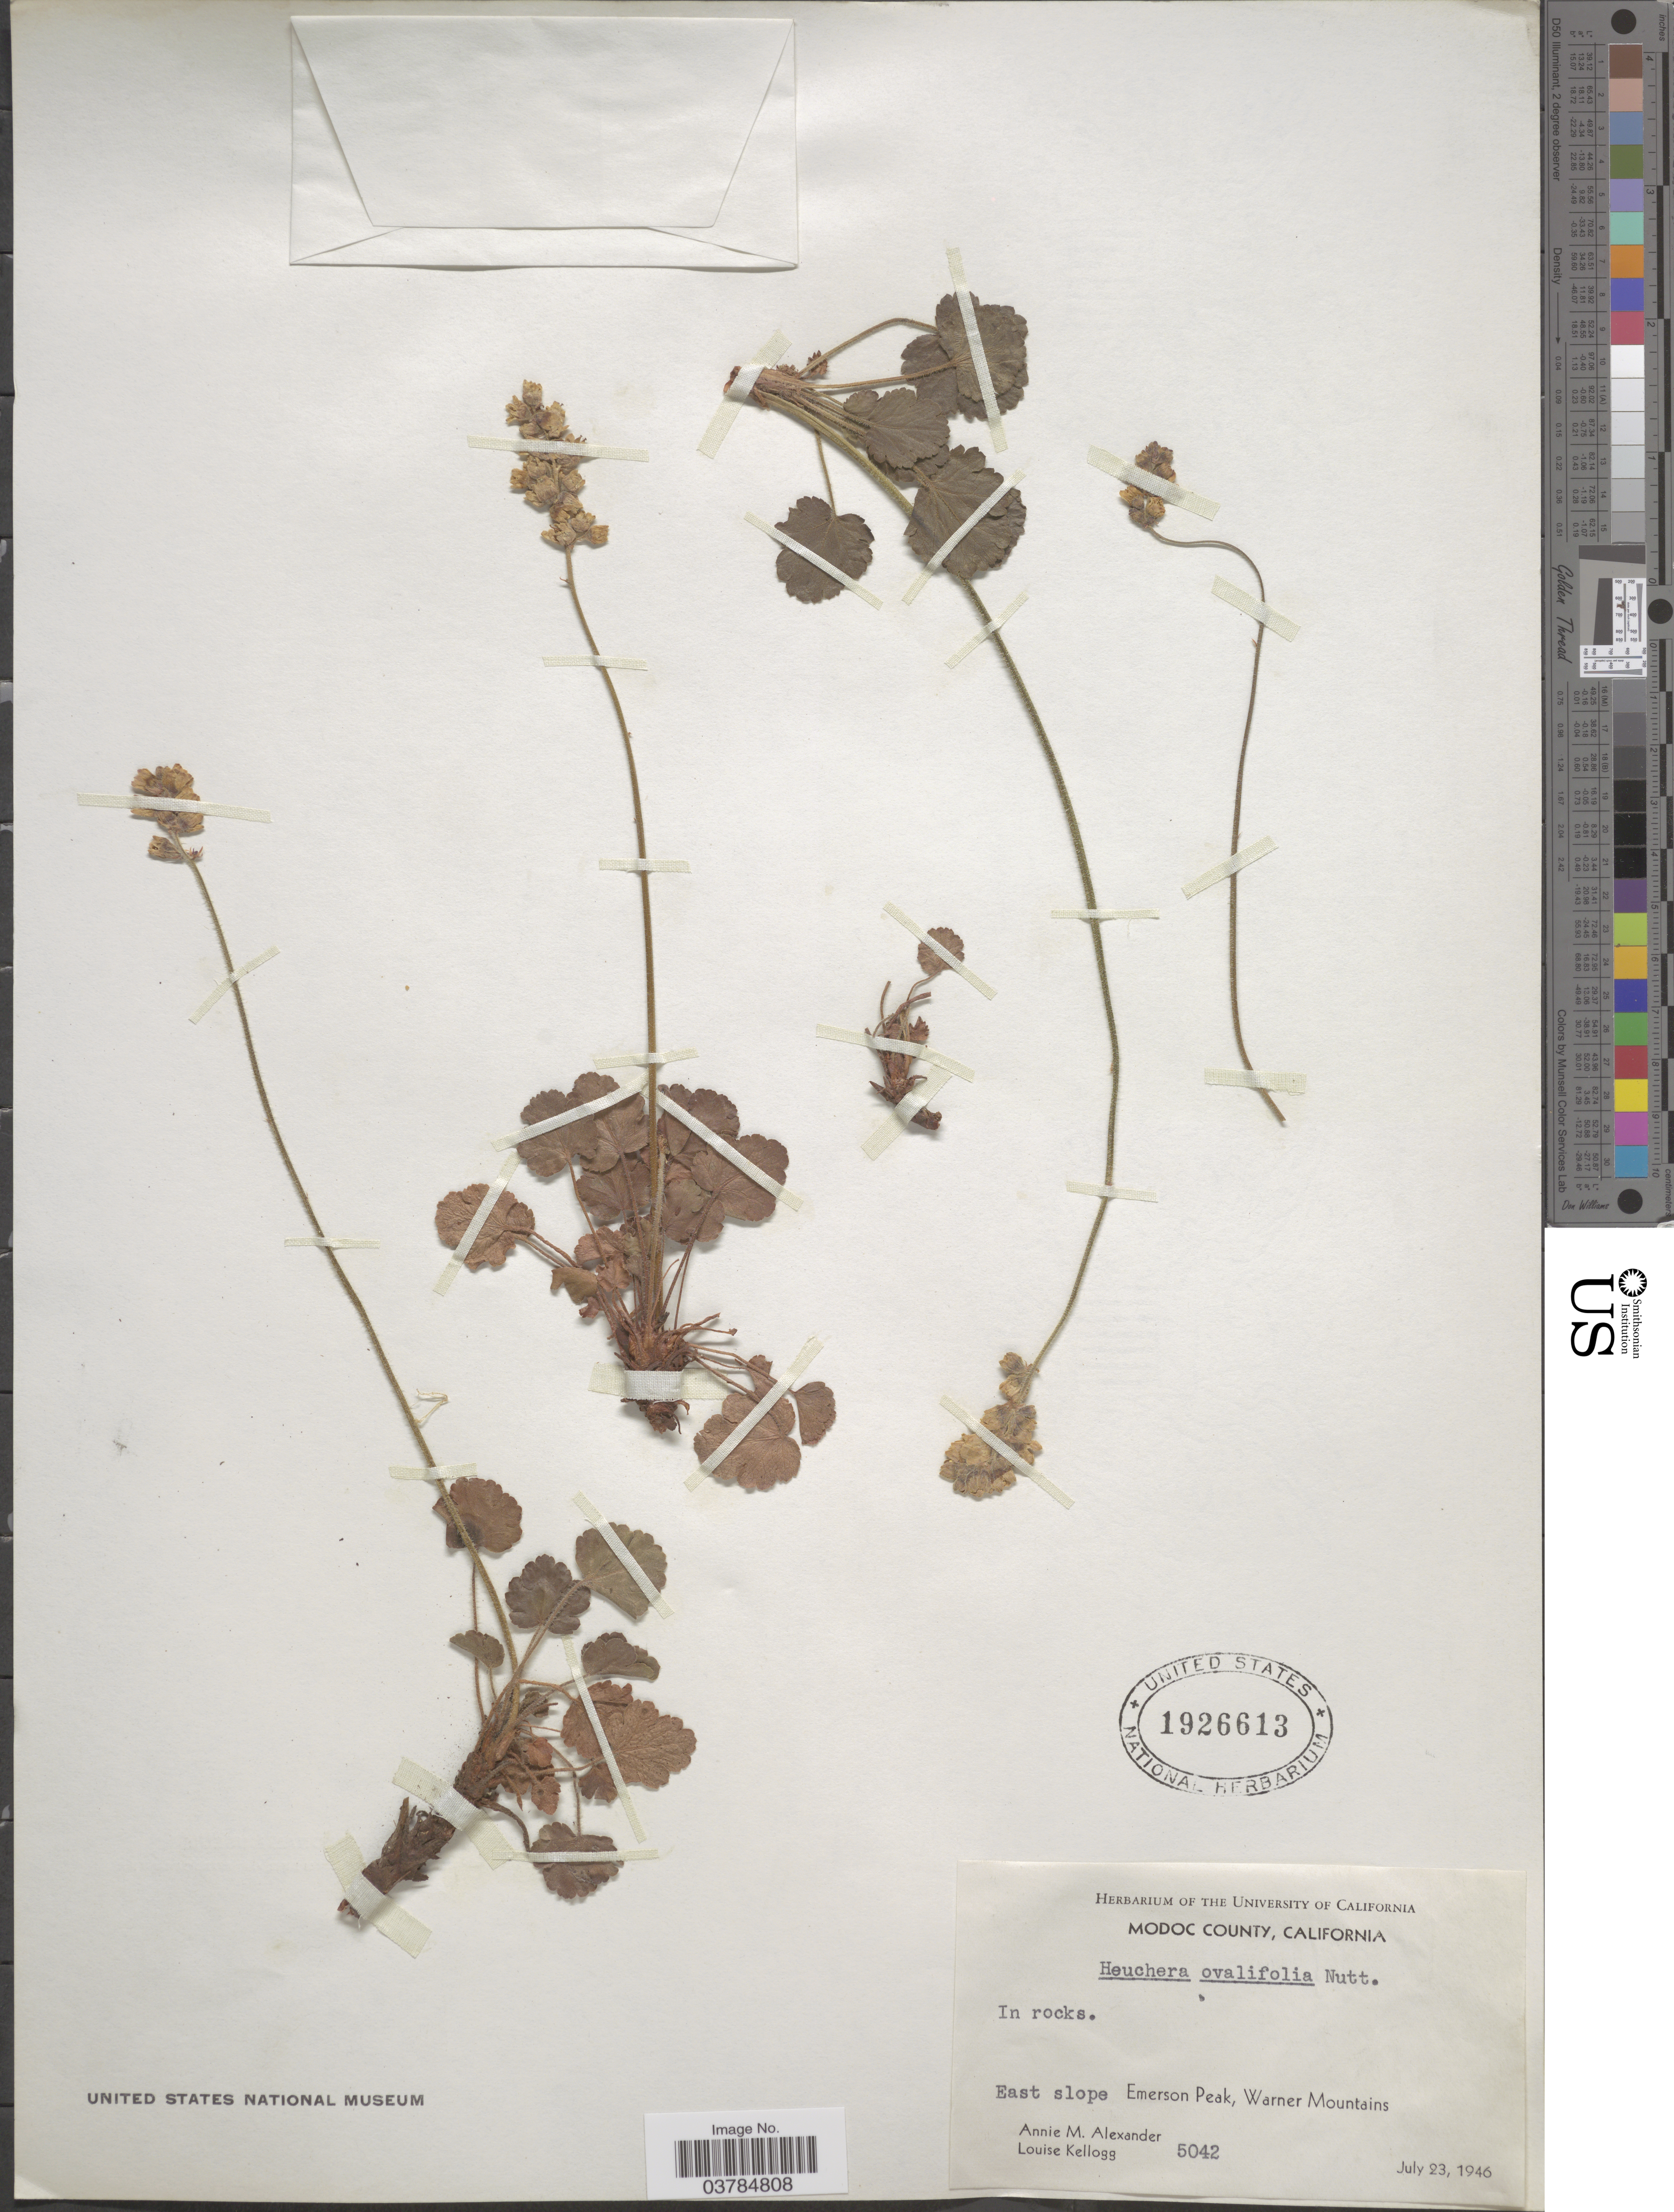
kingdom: Plantae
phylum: Tracheophyta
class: Magnoliopsida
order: Saxifragales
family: Saxifragaceae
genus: Heuchera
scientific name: Heuchera ovalifolia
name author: Torr. & A. Gray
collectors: A. M. Alexander & L. Kellogg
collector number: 5042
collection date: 1946-07-23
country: United States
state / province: California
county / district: Modoc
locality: Modoc County. East slope Emerson Peak, Warner Mountains.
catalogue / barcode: US 1926613